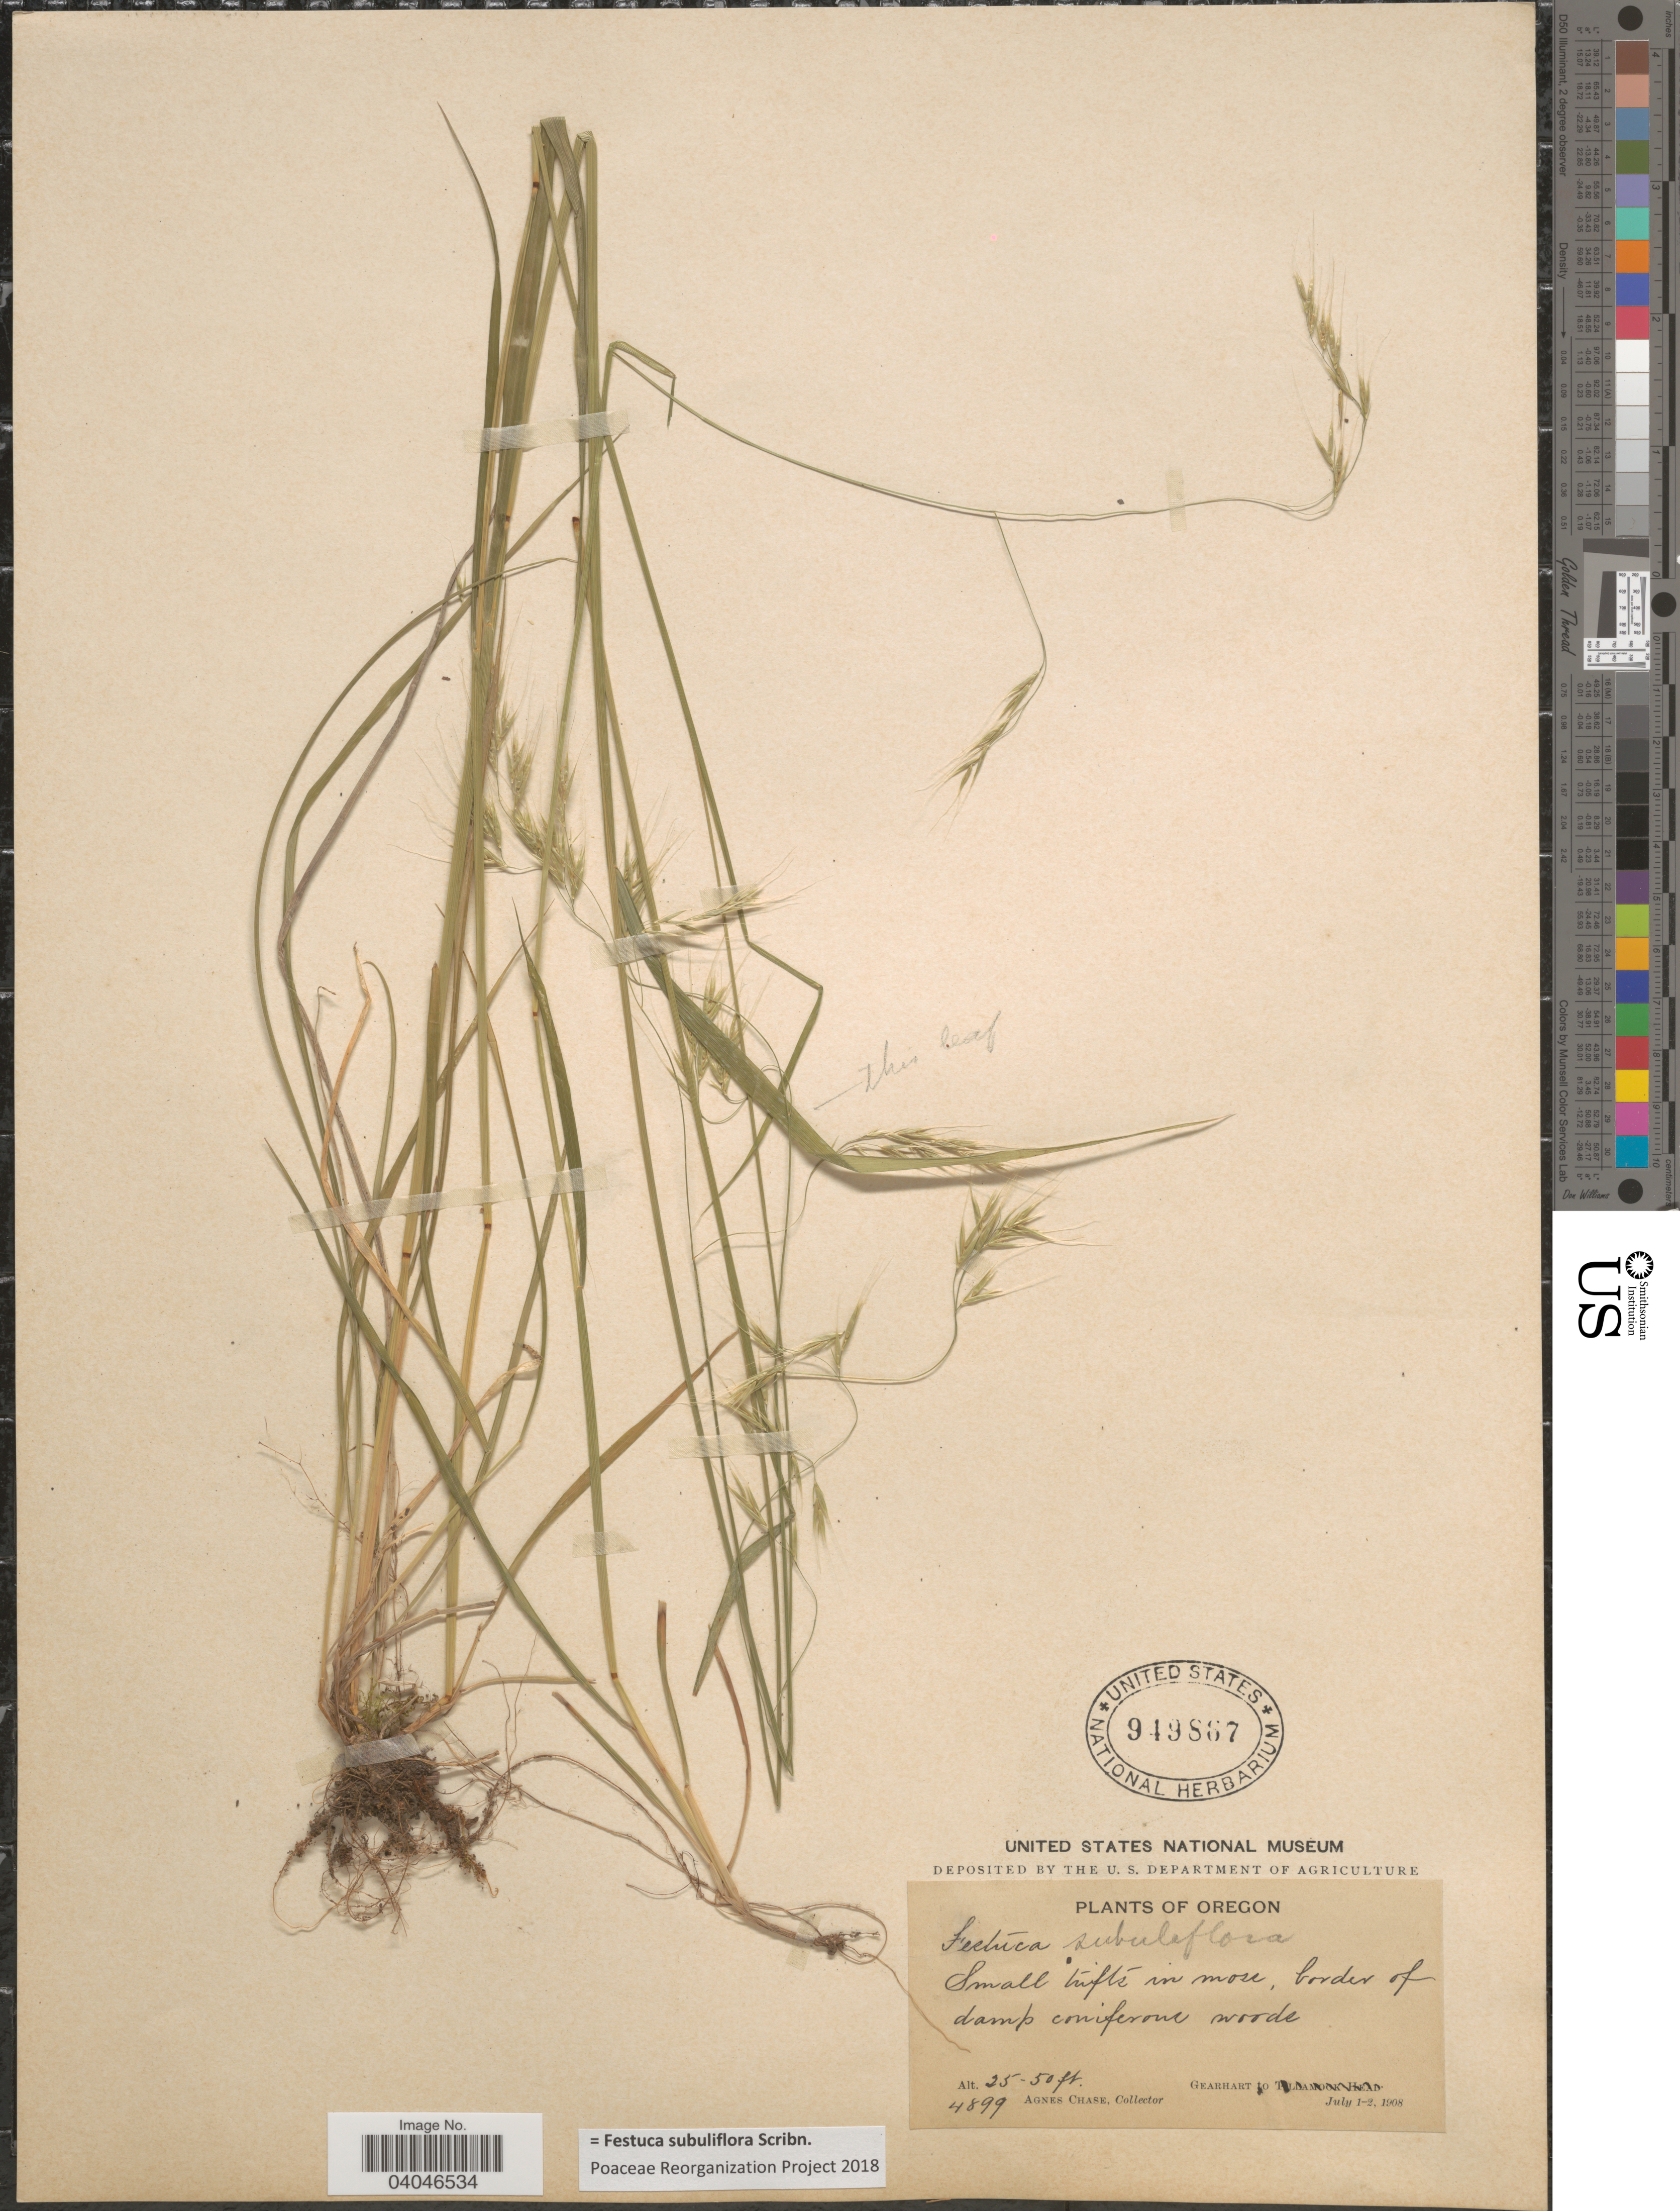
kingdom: Plantae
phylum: Tracheophyta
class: Liliopsida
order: Poales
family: Poaceae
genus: Festuca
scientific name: Festuca subuliflora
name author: Scribn.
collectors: A. Chase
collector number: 4899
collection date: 1908-07-01/1908-07-02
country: United States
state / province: Oregon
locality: Gearhart.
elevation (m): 8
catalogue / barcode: US 949867